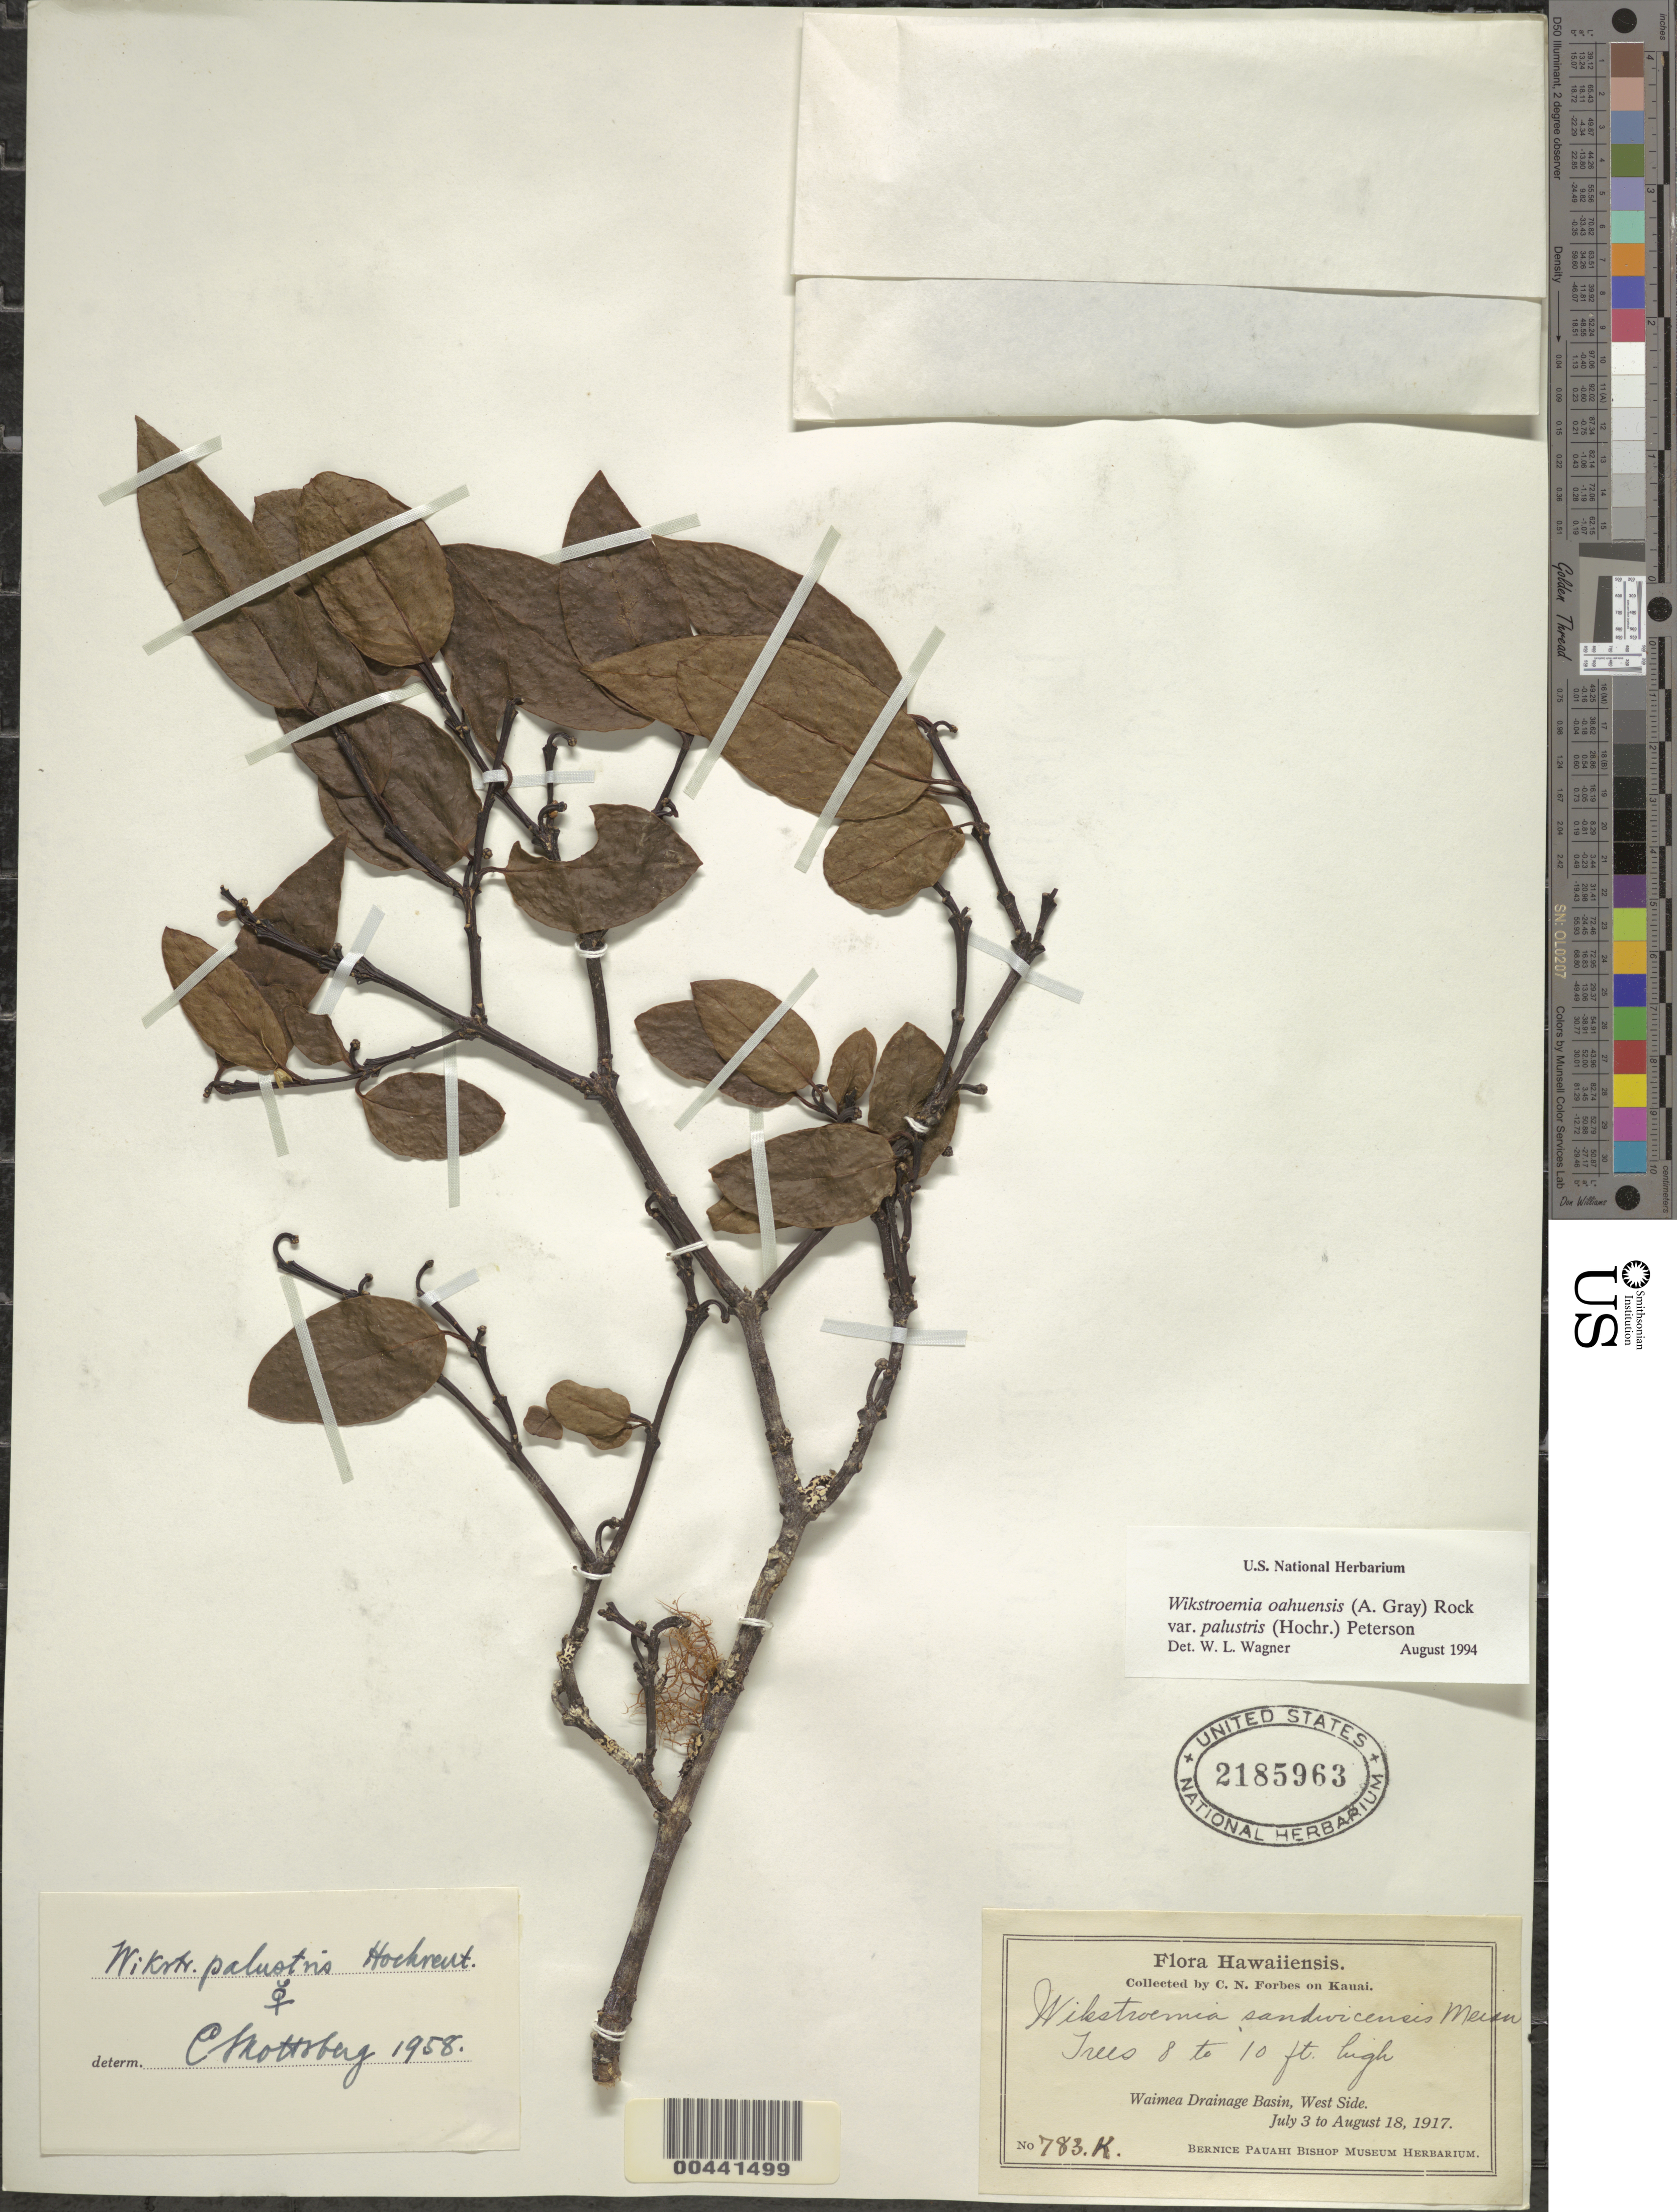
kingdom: Plantae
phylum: Tracheophyta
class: Magnoliopsida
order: Malvales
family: Thymelaeaceae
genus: Wikstroemia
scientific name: Wikstroemia oahuensis var. palustris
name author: (Hochr.) B. Peterson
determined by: Wagner, W. L., (BOT), Smithsonian Institution - National Museum of Natural History (UNITED STATES)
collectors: C. N. Forbes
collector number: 783.K.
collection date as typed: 3 Jul 1917 to 18 Aug 1917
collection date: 1917-07-03/1917-08-18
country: United States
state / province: Hawaii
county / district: Kauai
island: Kaua'i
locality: Waimea Drainage Basin, W side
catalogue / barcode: US 2185963